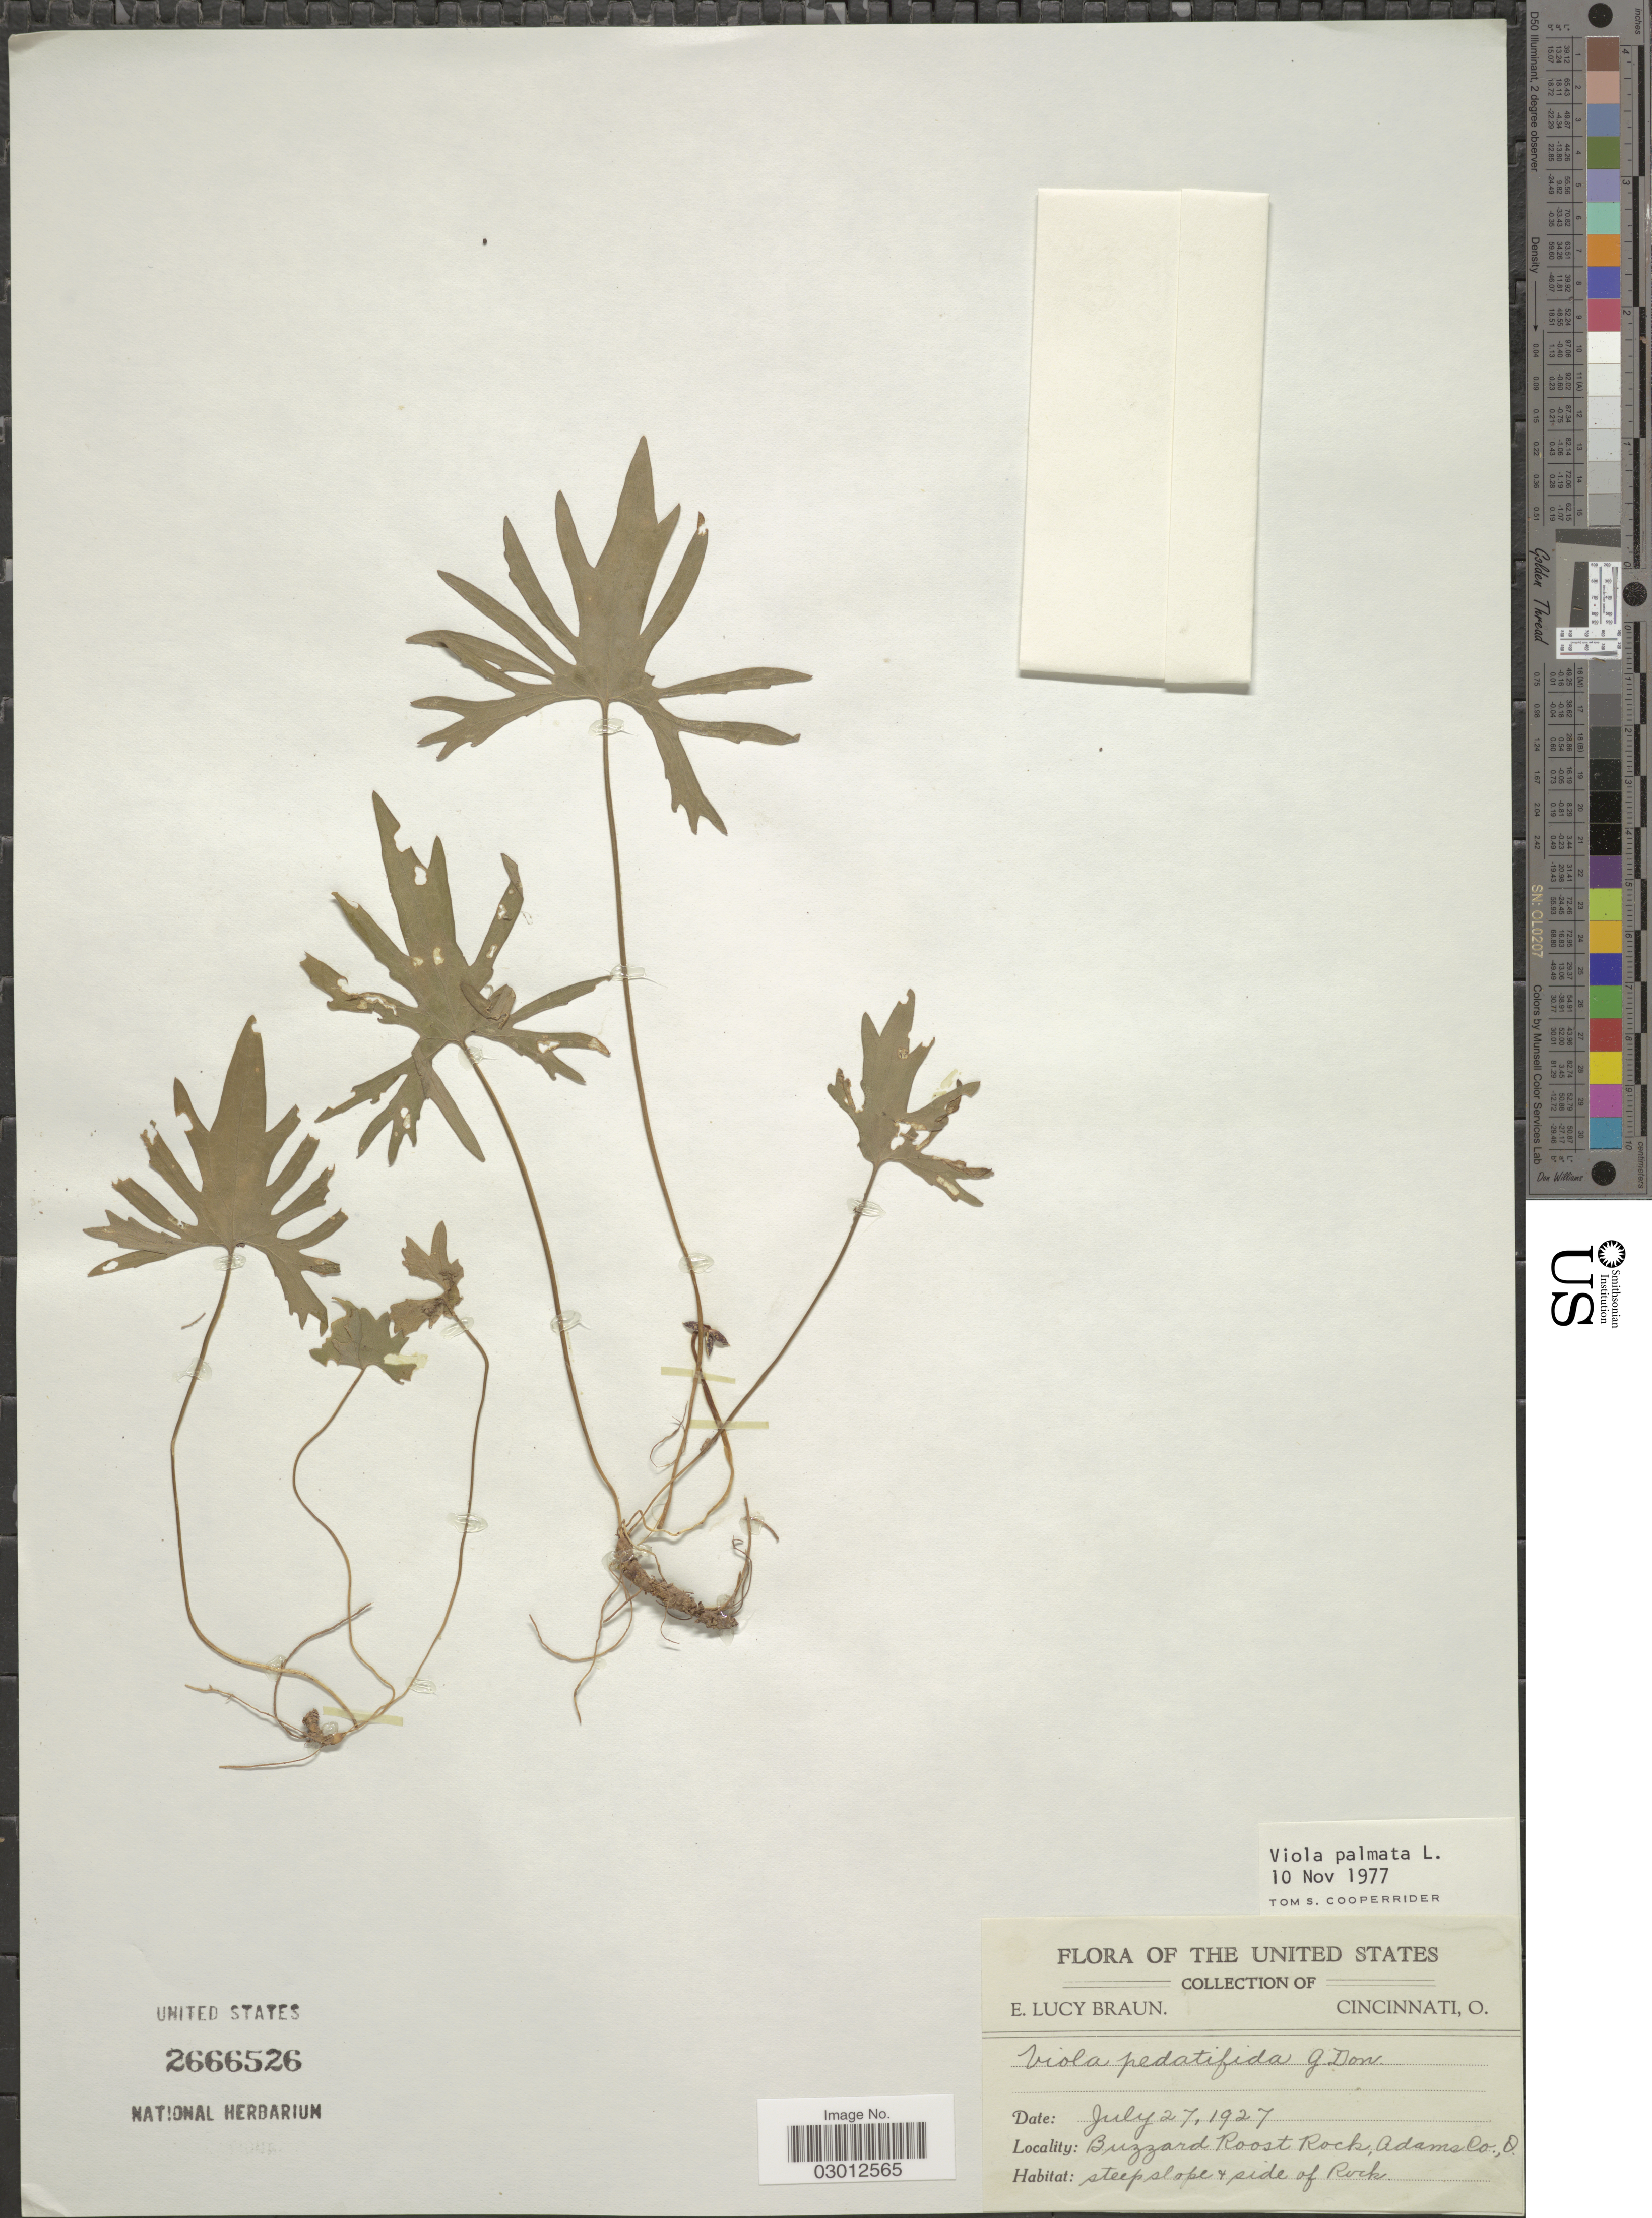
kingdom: Plantae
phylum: Tracheophyta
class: Magnoliopsida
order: Malpighiales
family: Violaceae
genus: Viola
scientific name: Viola palmata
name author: L.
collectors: E. L. Braun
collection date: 1927-07-27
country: United States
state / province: Ohio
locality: Buzzard Roost Rock, Adams Co.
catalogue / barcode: US 2666526